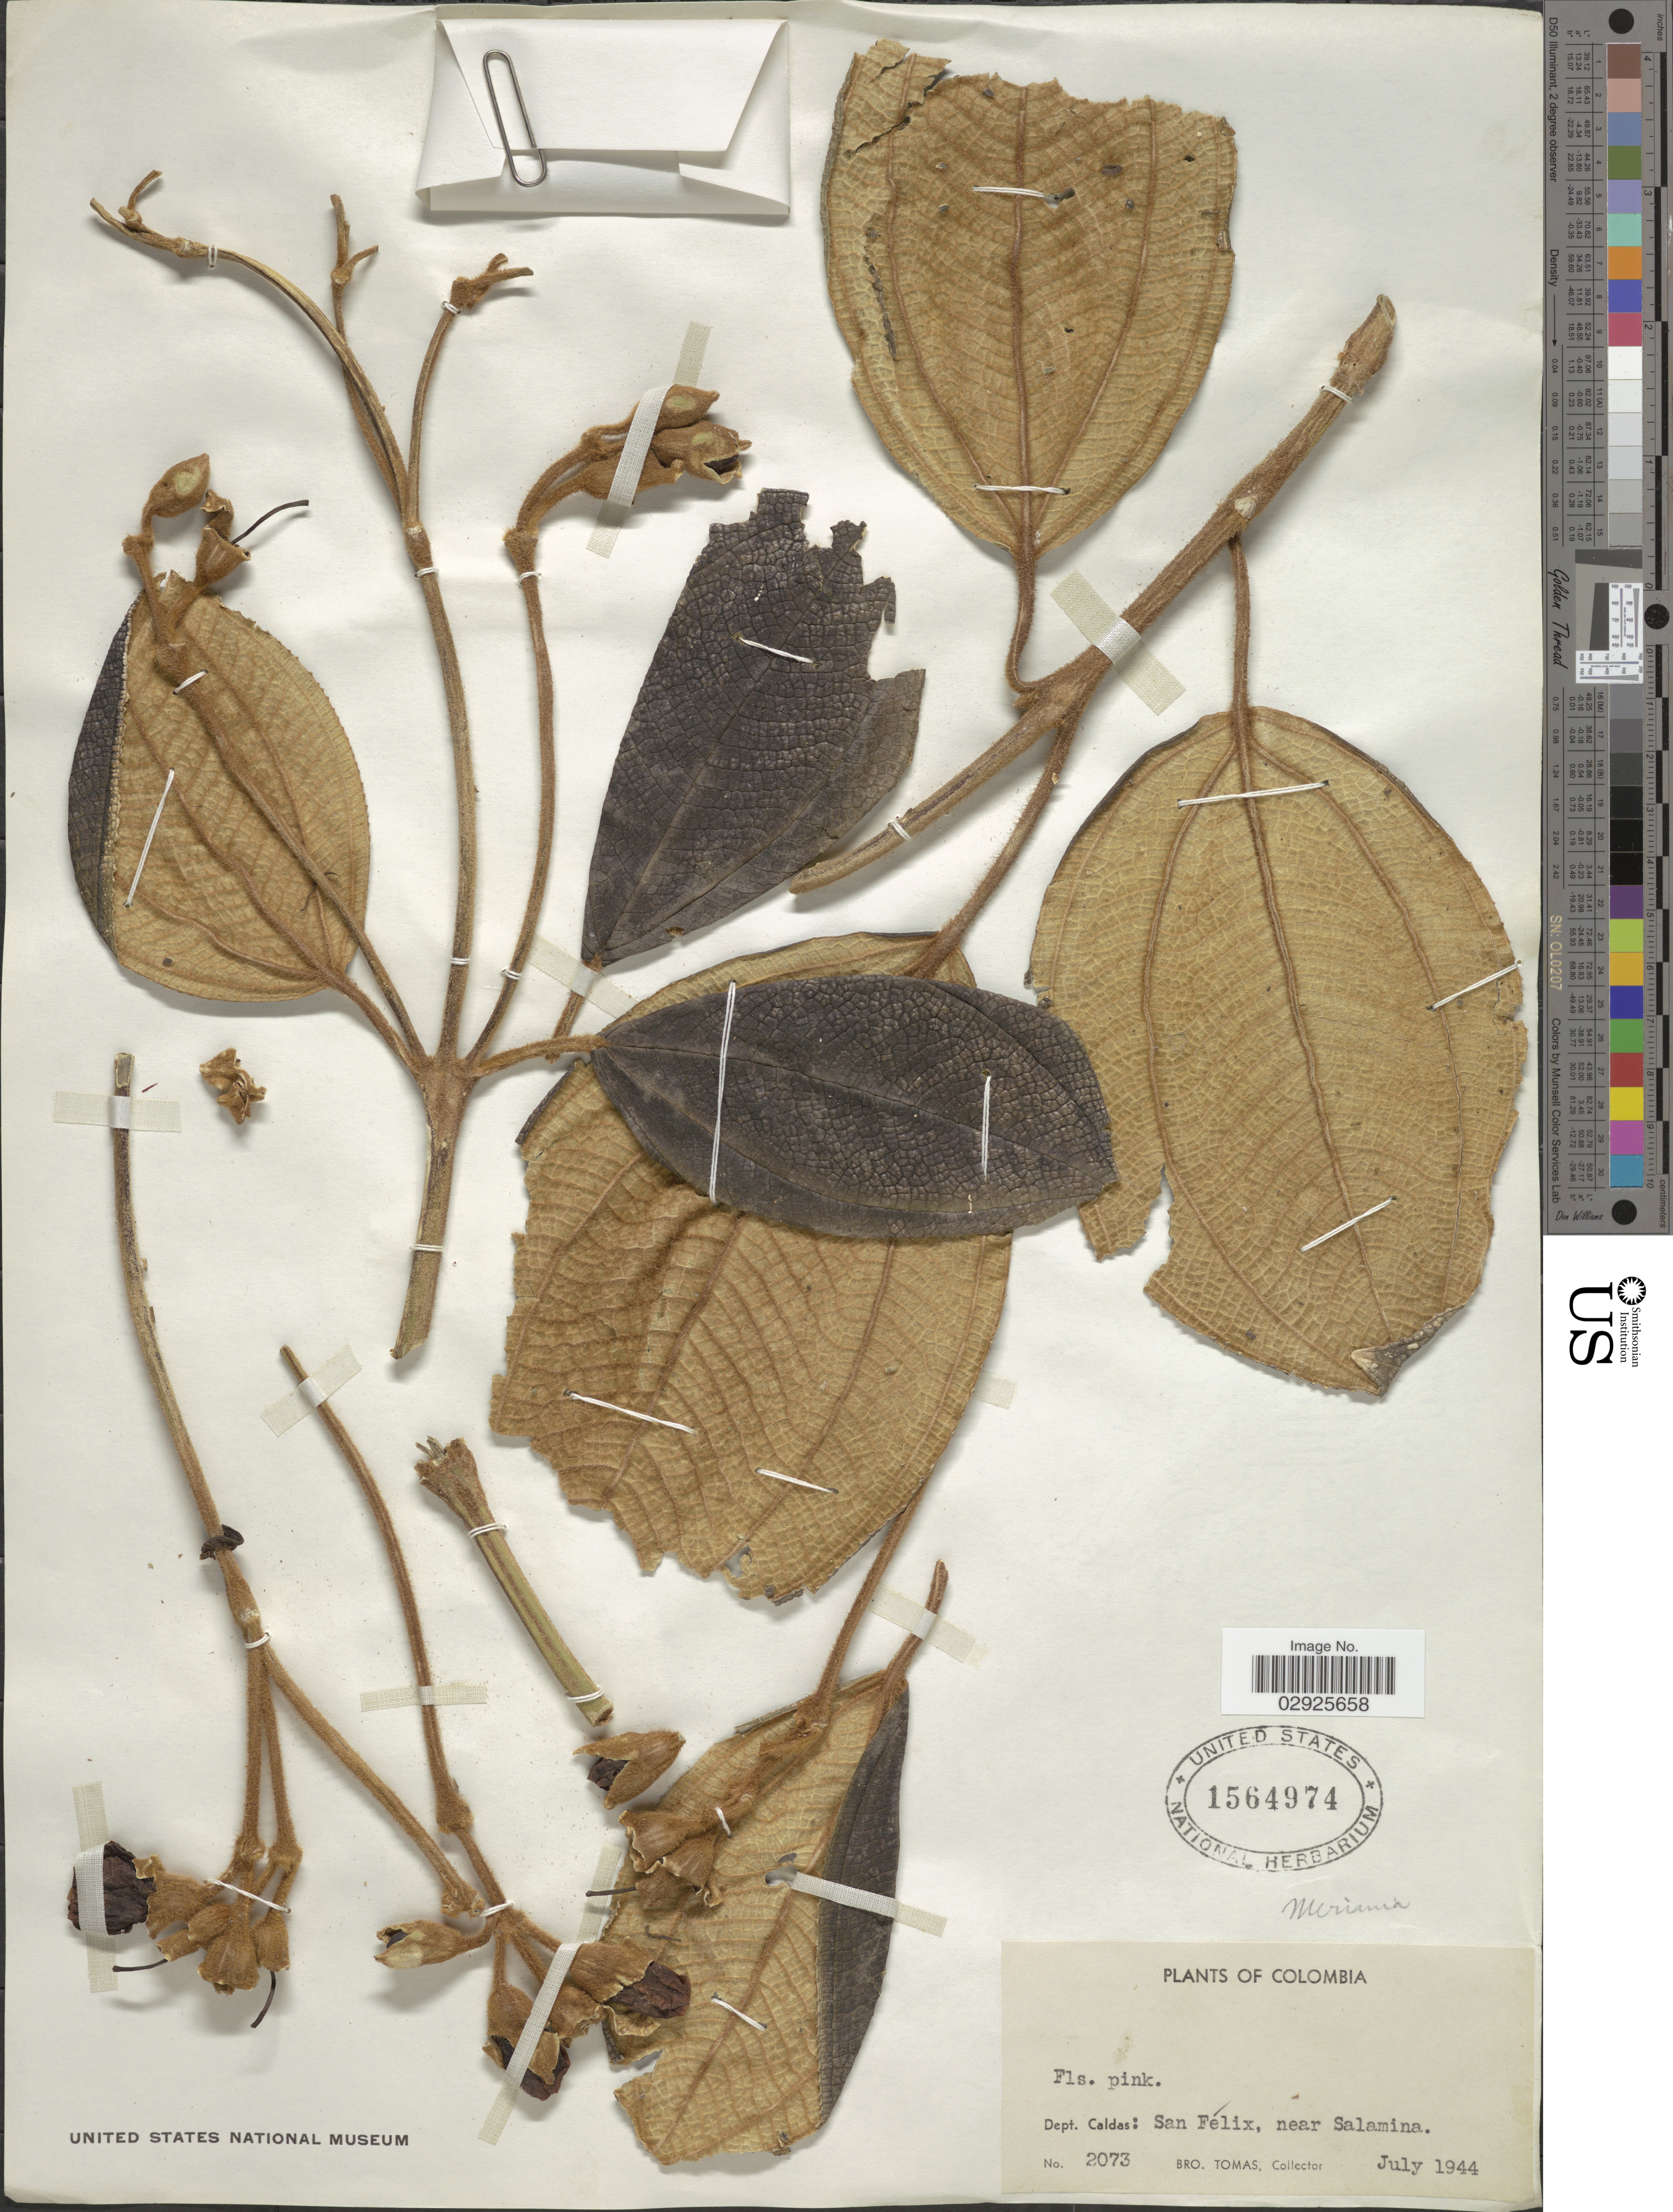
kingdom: Plantae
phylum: Tracheophyta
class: Magnoliopsida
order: Myrtales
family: Melastomataceae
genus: Meriania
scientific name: Meriania tomentosa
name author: (Cogn.) Wurdack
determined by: Cordero P., Z.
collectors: B. Tomas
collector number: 2073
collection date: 1944-07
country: Colombia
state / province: Caldas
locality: Dept. Caldas: San Félix, near Salamina.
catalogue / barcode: US 1564974